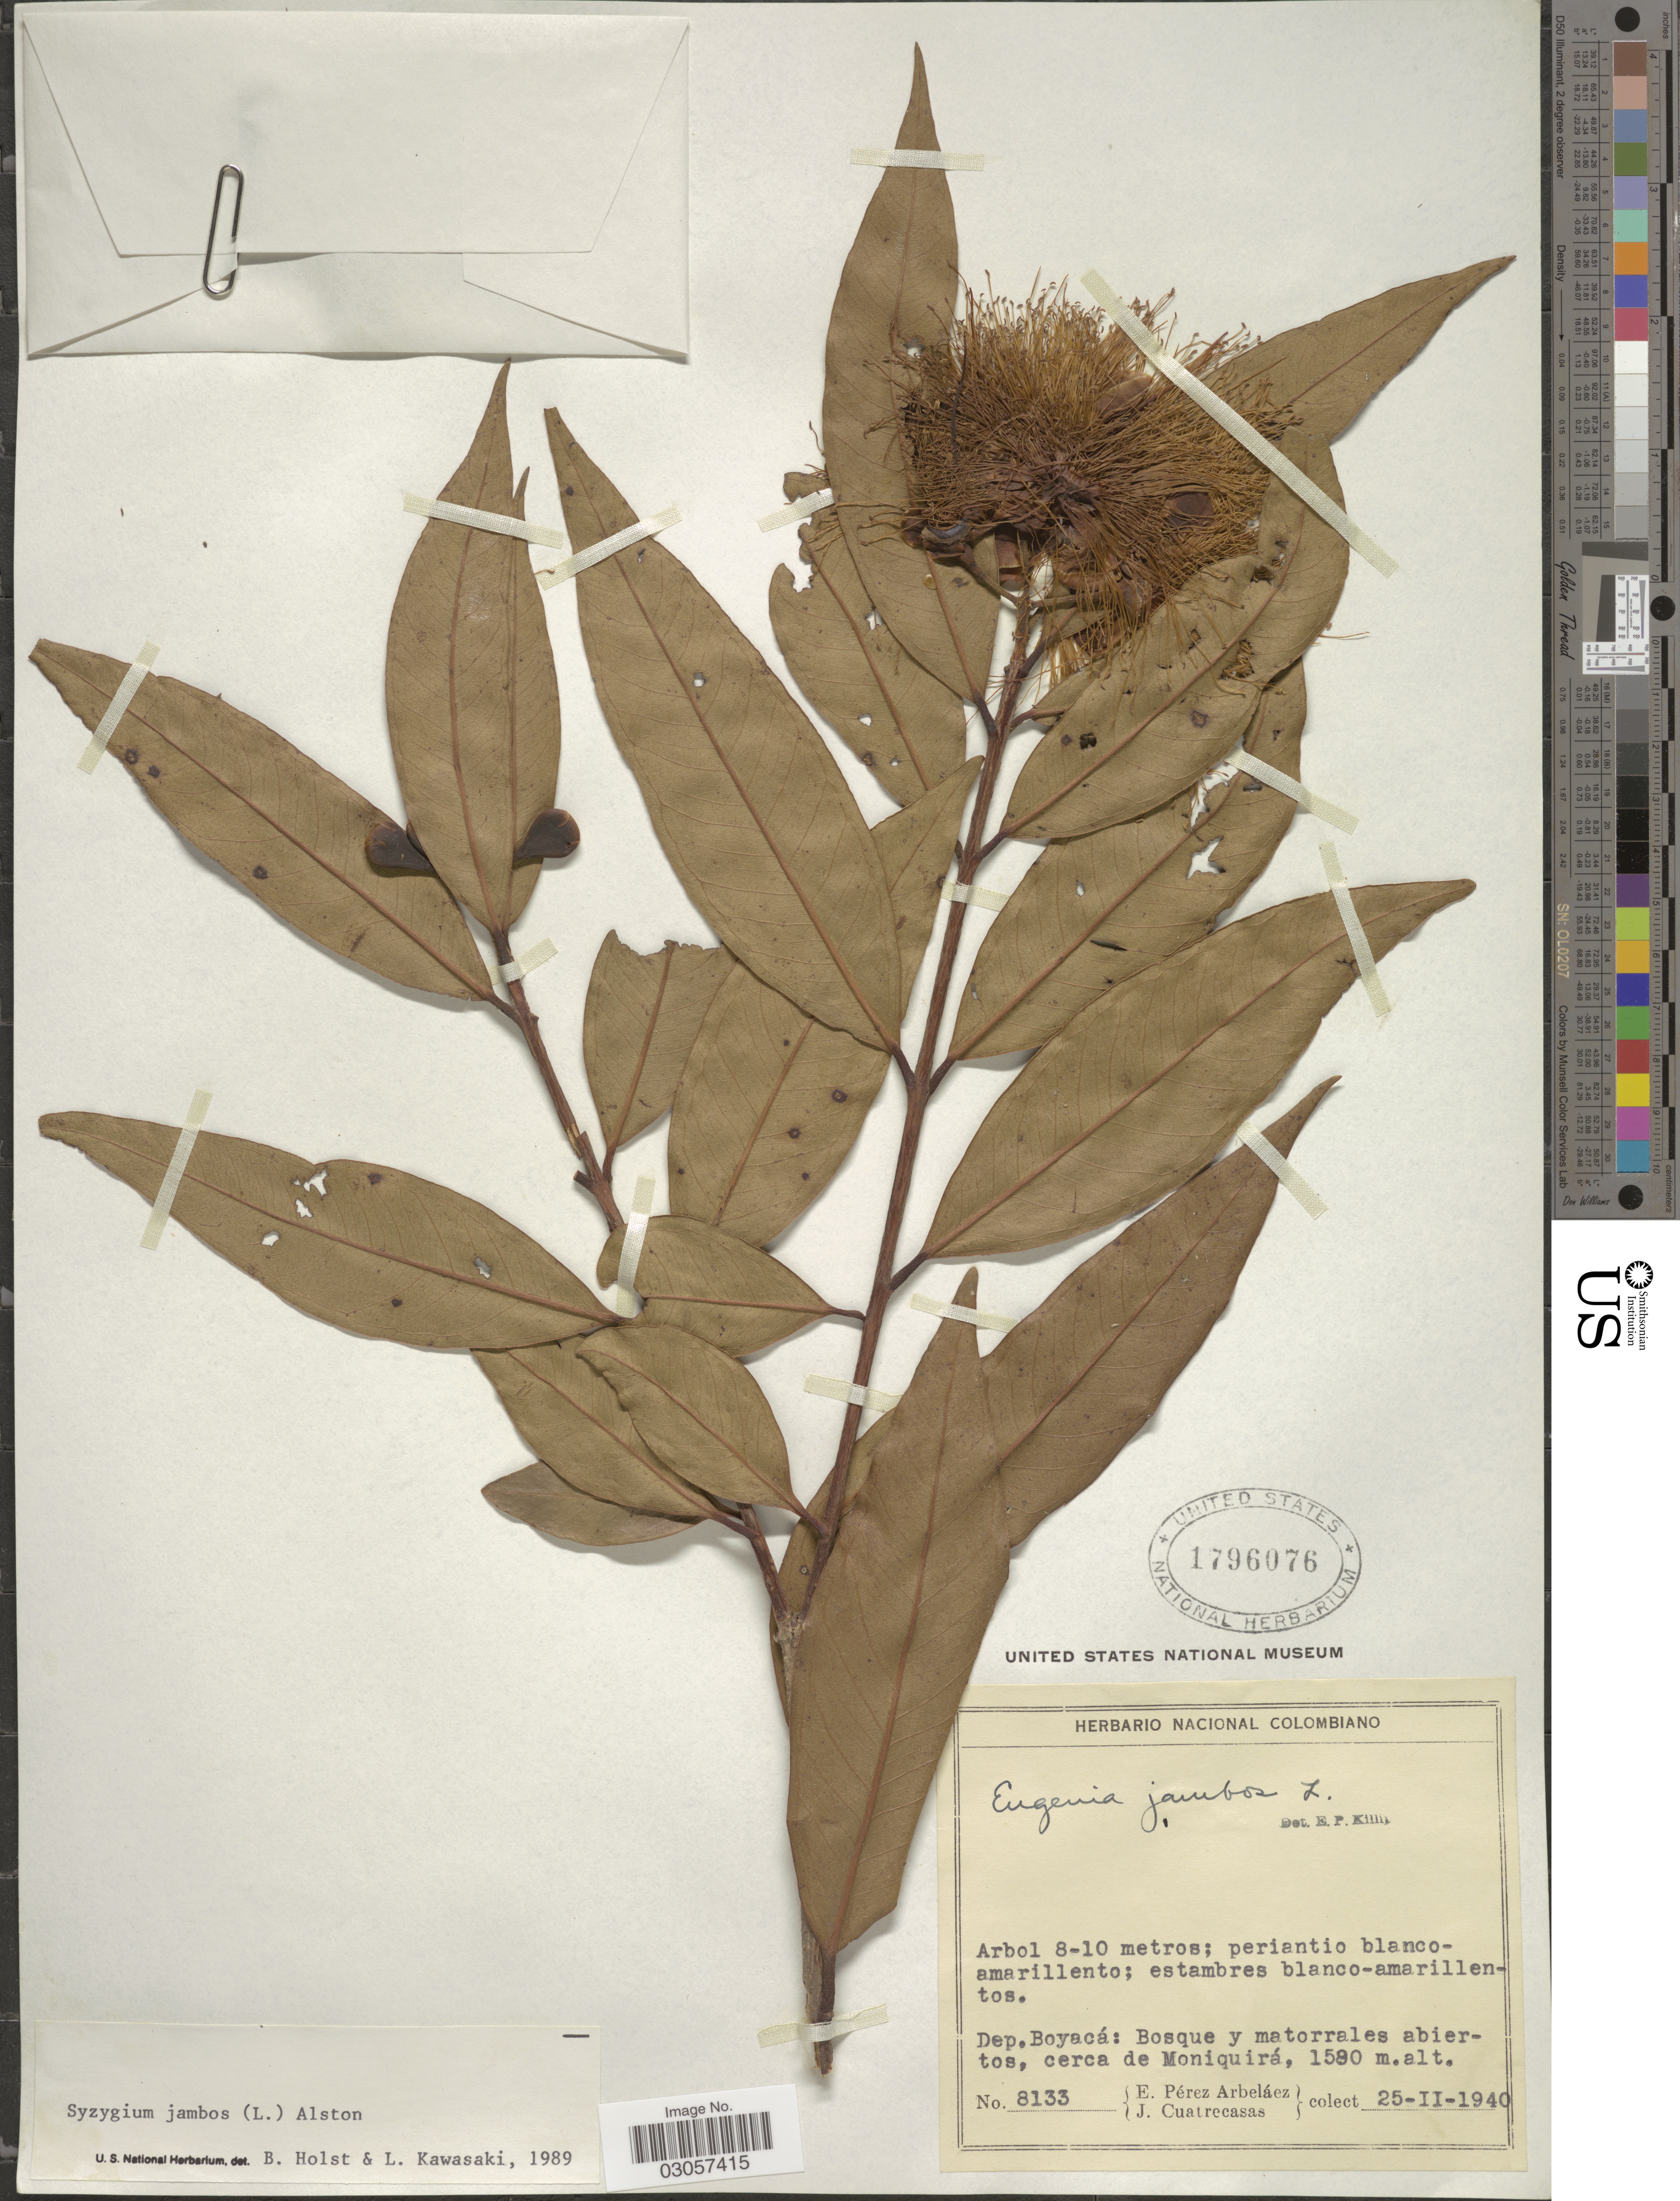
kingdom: Plantae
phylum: Tracheophyta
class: Magnoliopsida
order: Myrtales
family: Myrtaceae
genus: Syzygium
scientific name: Syzygium jambos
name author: (L.) Alston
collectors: E. Pérez Arbeláez & J. Cuatrecasas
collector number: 8133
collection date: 1940-02-25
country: Colombia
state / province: Boyacá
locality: Dep. Boyacá: Bosque y matorrales abiertos, cerca de Moniquirá.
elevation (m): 1580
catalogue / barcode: US 1796076